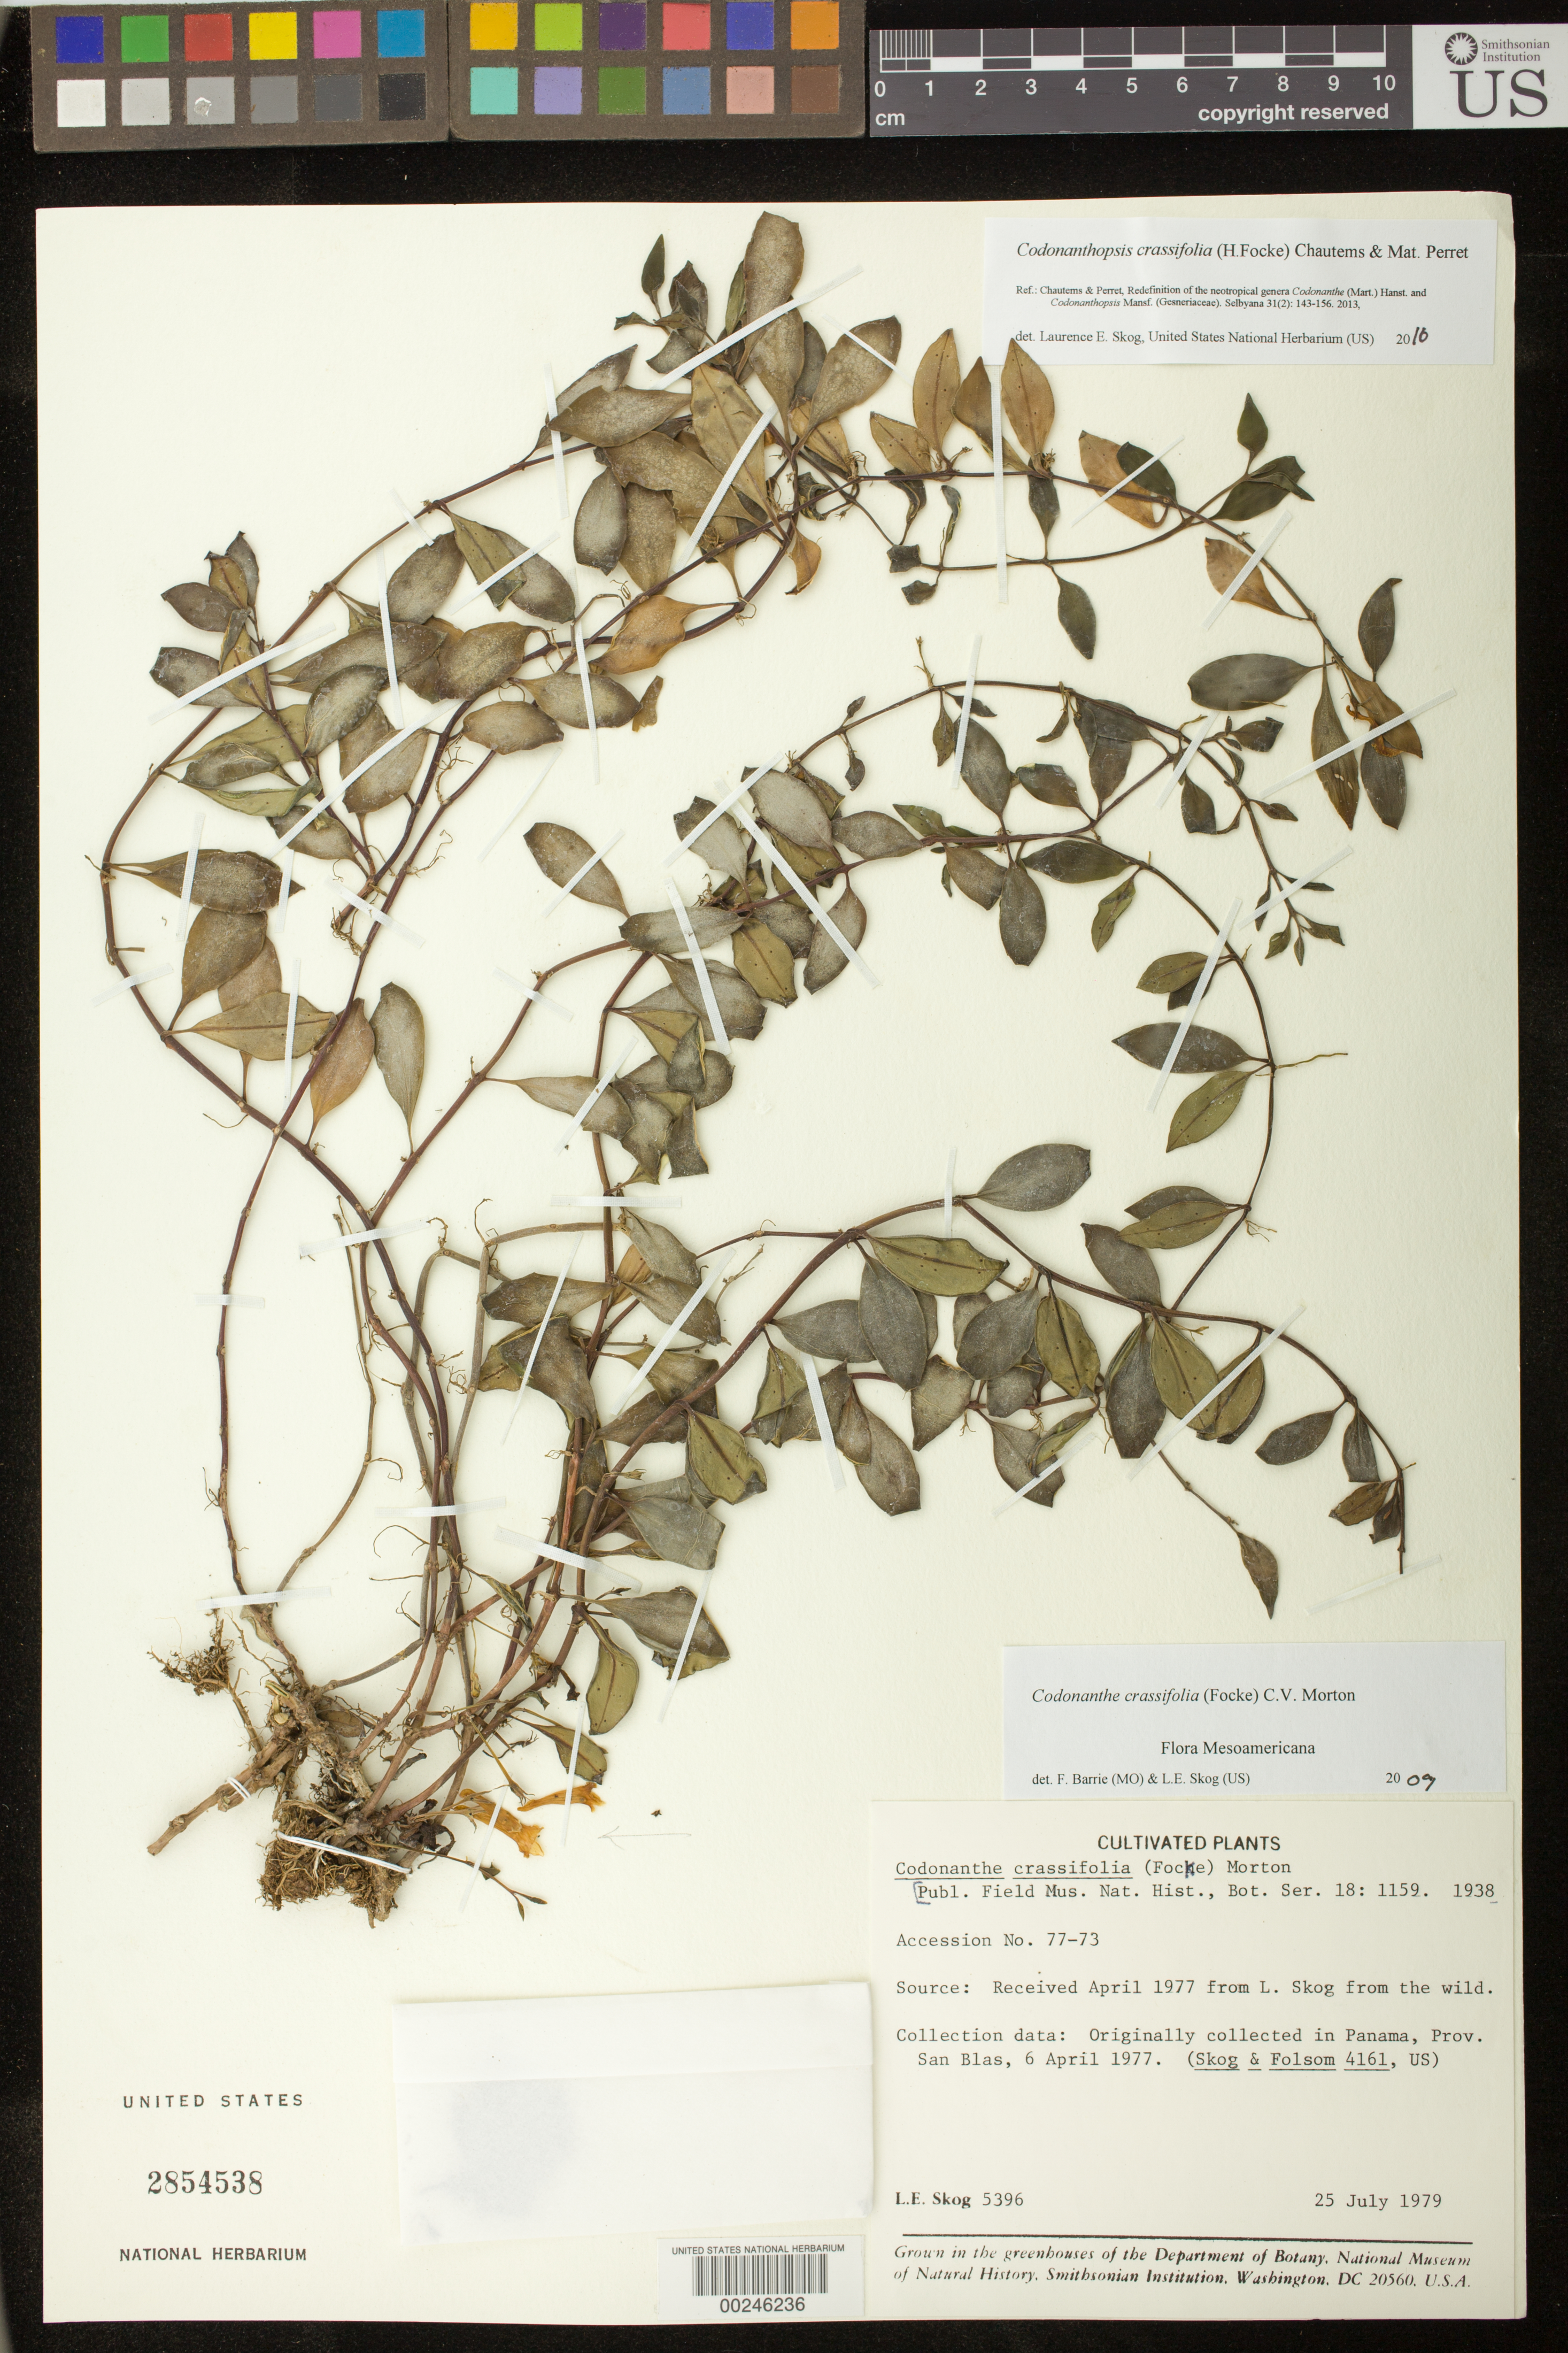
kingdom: Plantae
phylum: Tracheophyta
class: Magnoliopsida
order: Lamiales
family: Gesneriaceae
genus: Codonanthopsis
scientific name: Codonanthopsis crassifolia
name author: (H. Focke) Chautems & Mat.Perret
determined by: Skog, Laurence E.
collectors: L. E. Skog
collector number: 5396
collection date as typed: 25 Jul 1979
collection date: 1979-07-25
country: Panama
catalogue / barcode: US 2854538